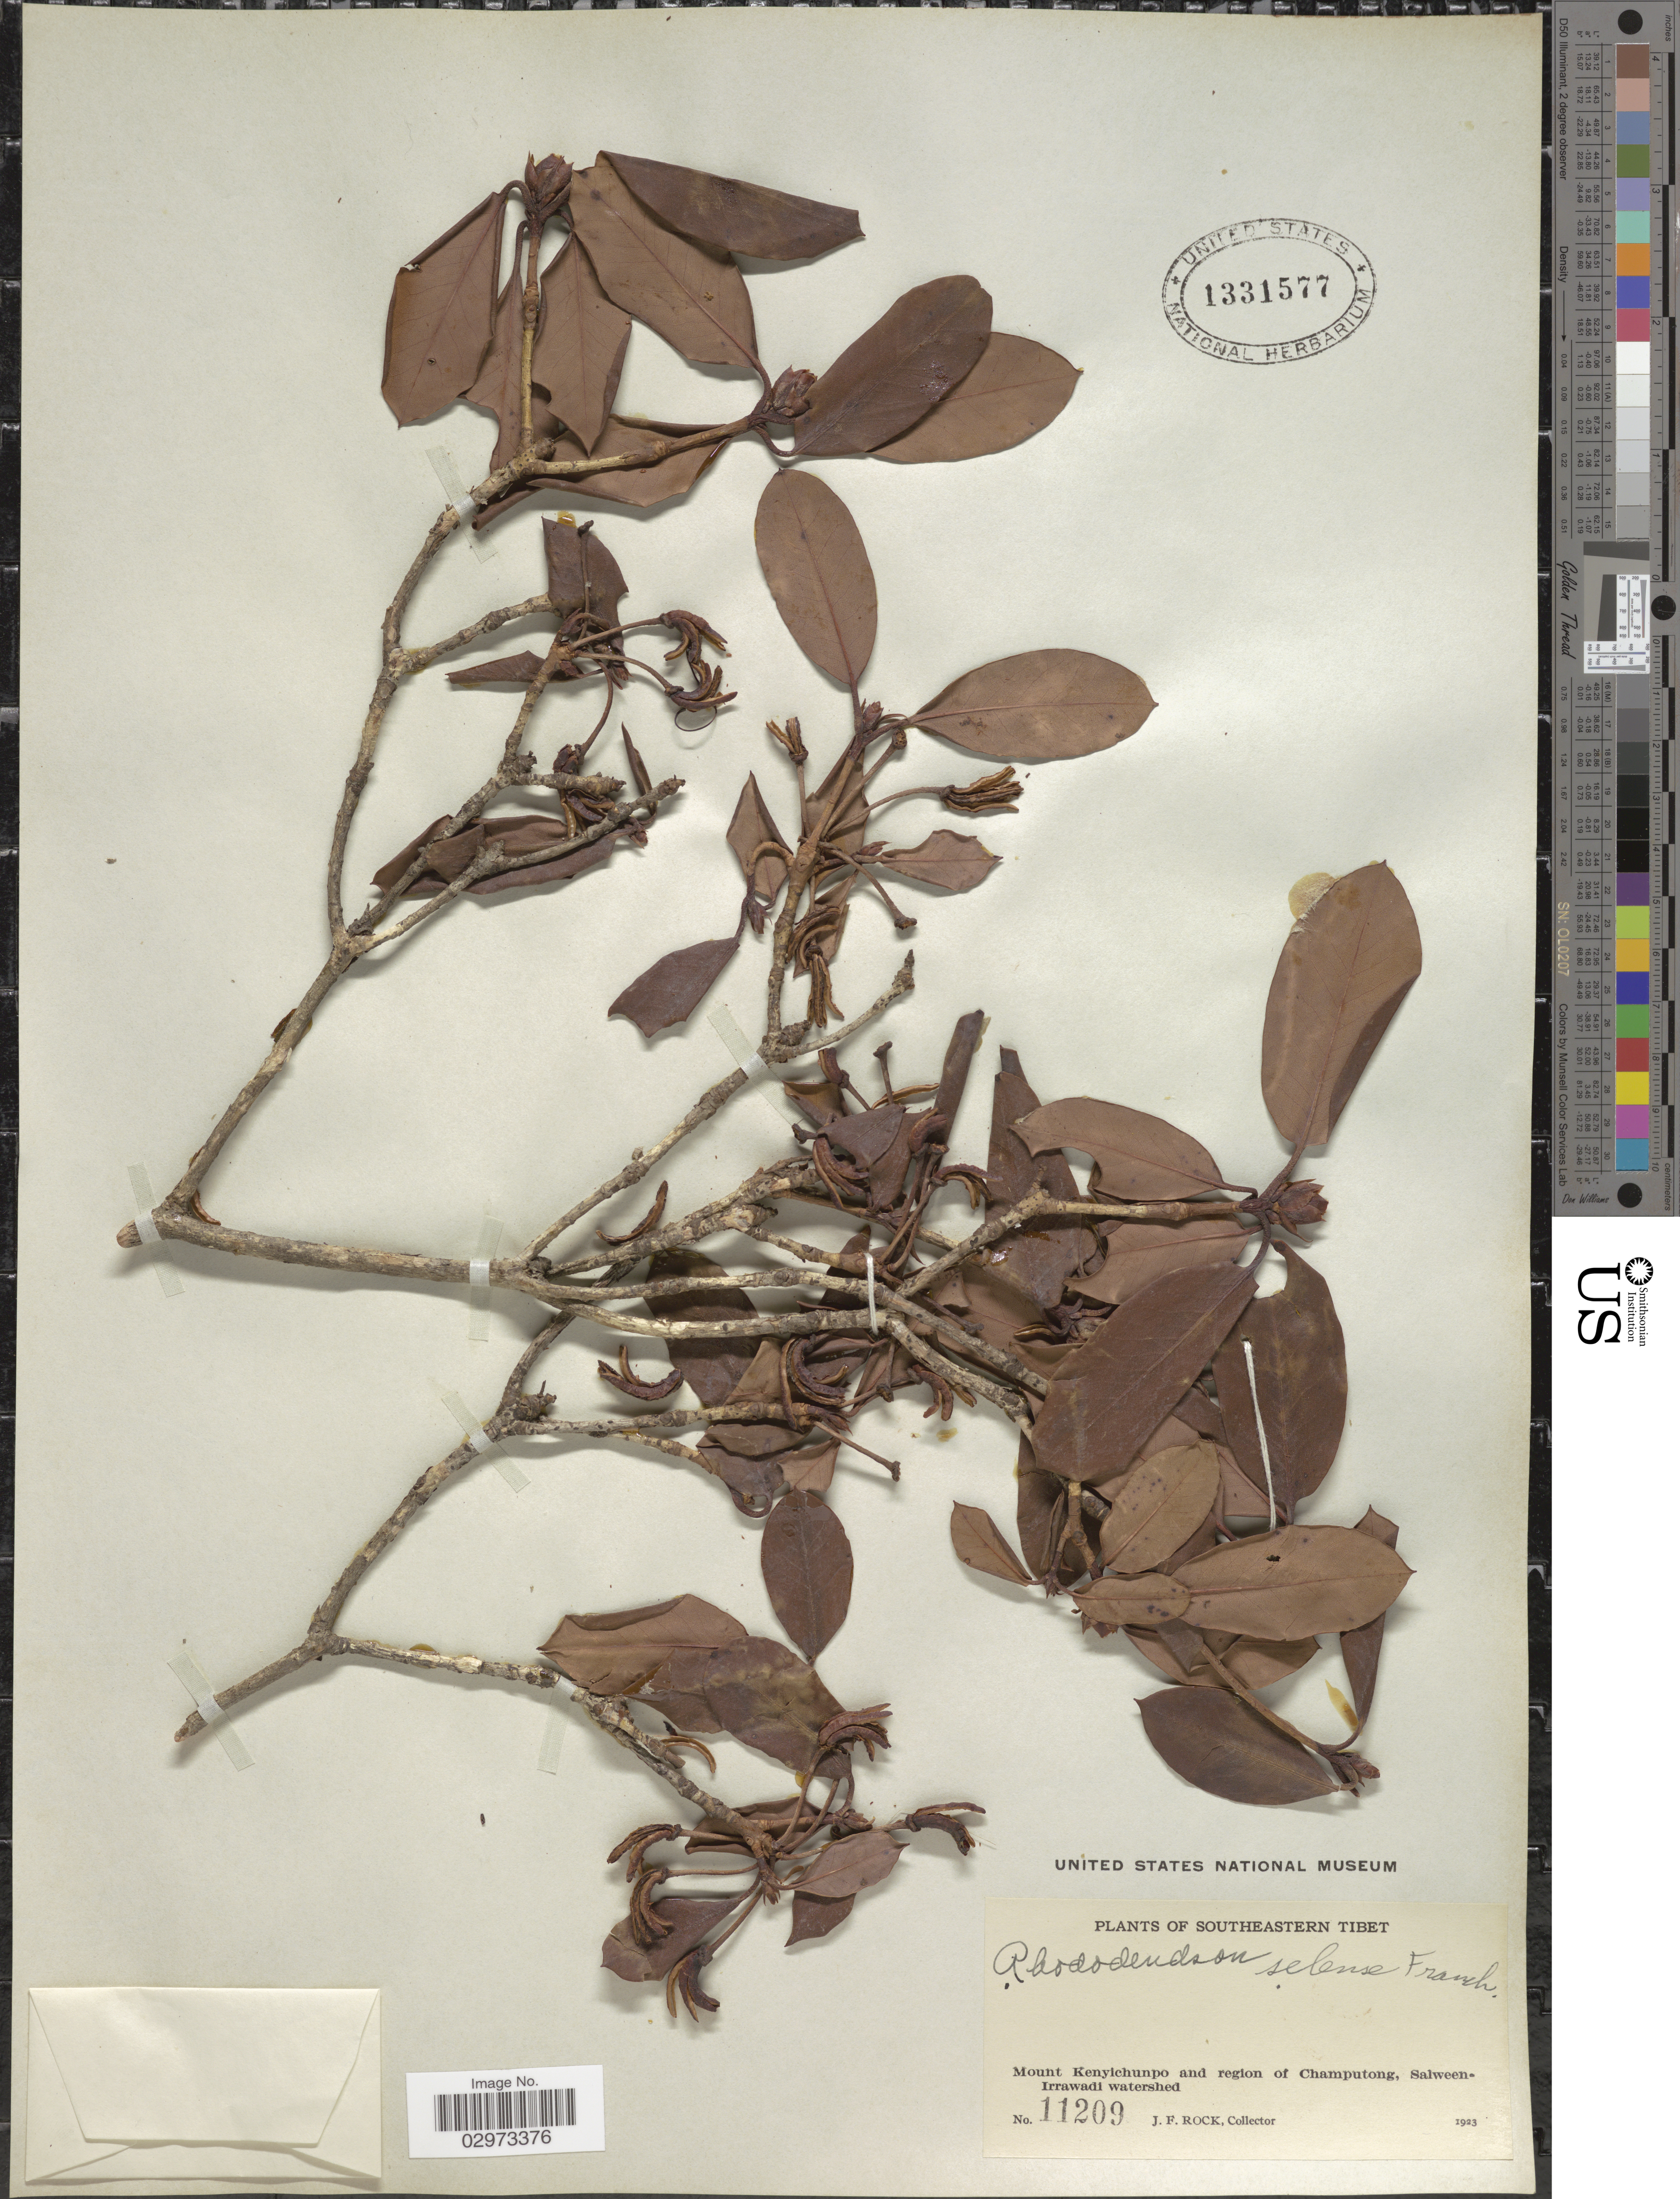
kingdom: Plantae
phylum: Tracheophyta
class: Magnoliopsida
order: Ericales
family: Ericaceae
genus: Rhododendron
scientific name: Rhododendron selense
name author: Franch.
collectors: J. Rock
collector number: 11209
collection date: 1923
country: China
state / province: Xizang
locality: Southeastern Tibet. Mount Kenyichunpo and region of Champutong, Salween-Irrawadi watershed.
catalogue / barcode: US 1331577